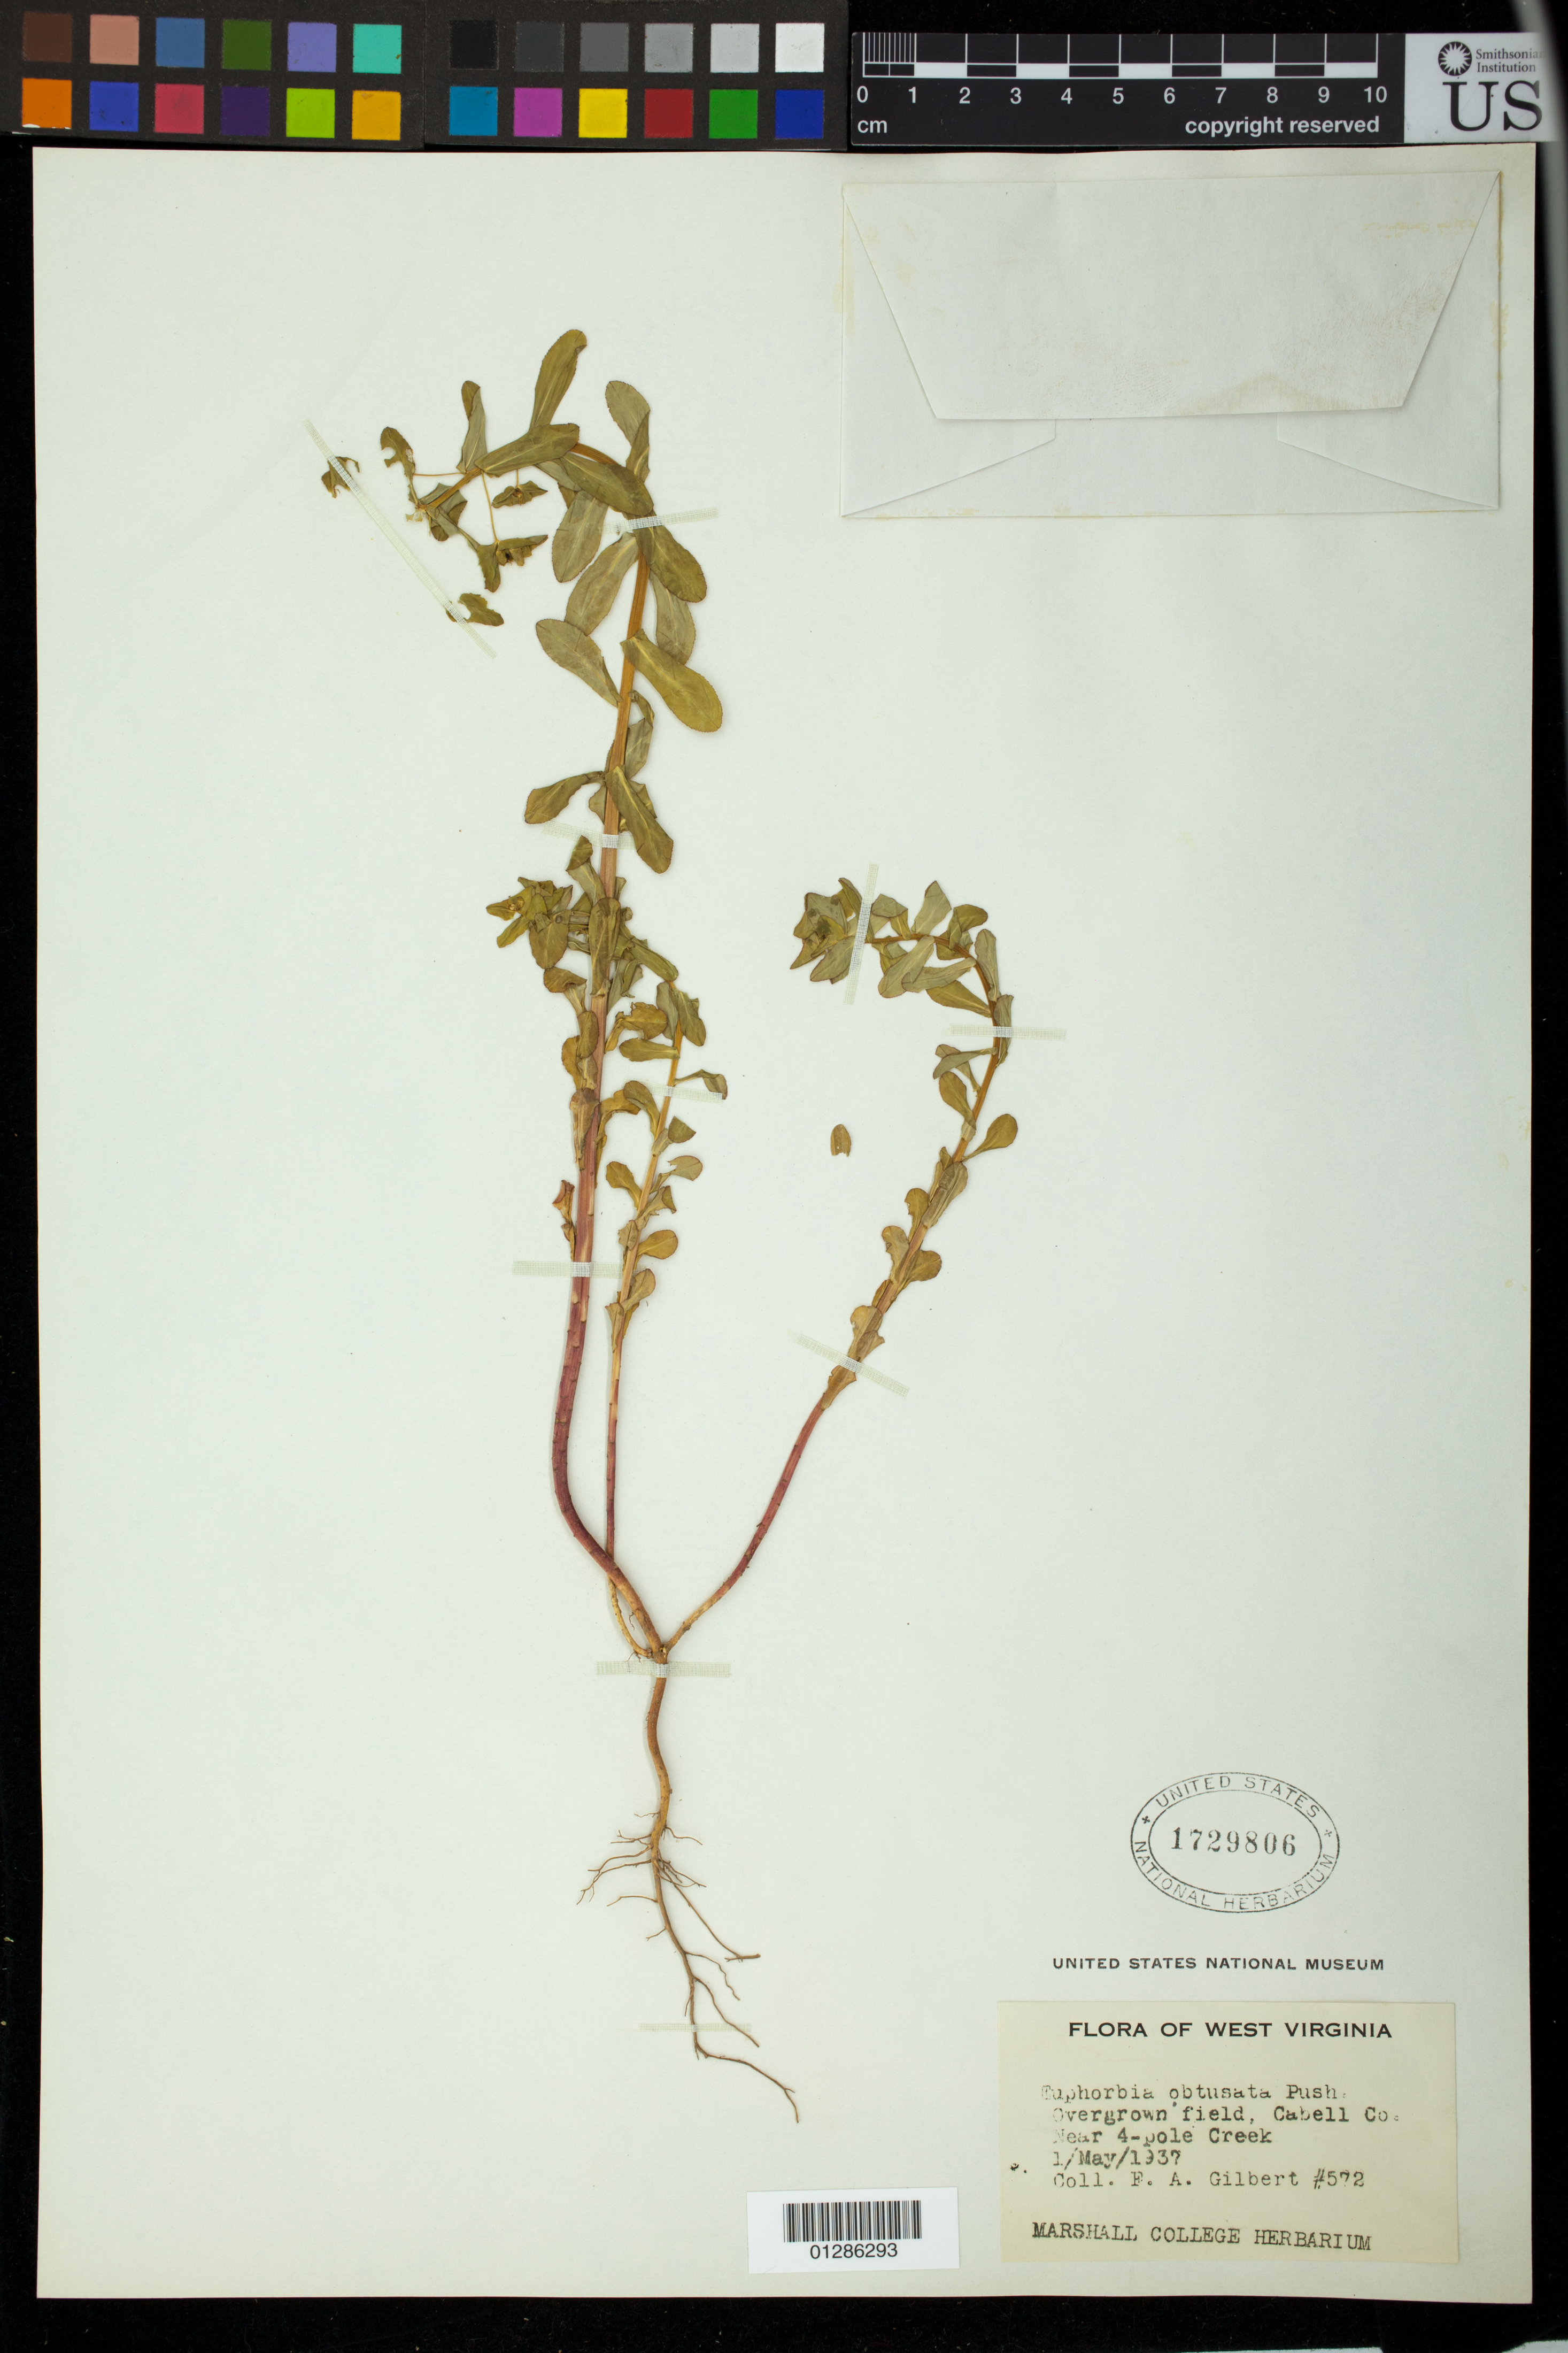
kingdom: Plantae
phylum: Tracheophyta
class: Magnoliopsida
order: Malpighiales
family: Euphorbiaceae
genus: Euphorbia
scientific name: Euphorbia spathulata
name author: Lam.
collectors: F. A. Gilbert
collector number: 572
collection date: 1937-05-01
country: United States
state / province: West Virginia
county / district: Cabell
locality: Near 4-pole Creek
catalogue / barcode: US 1729806